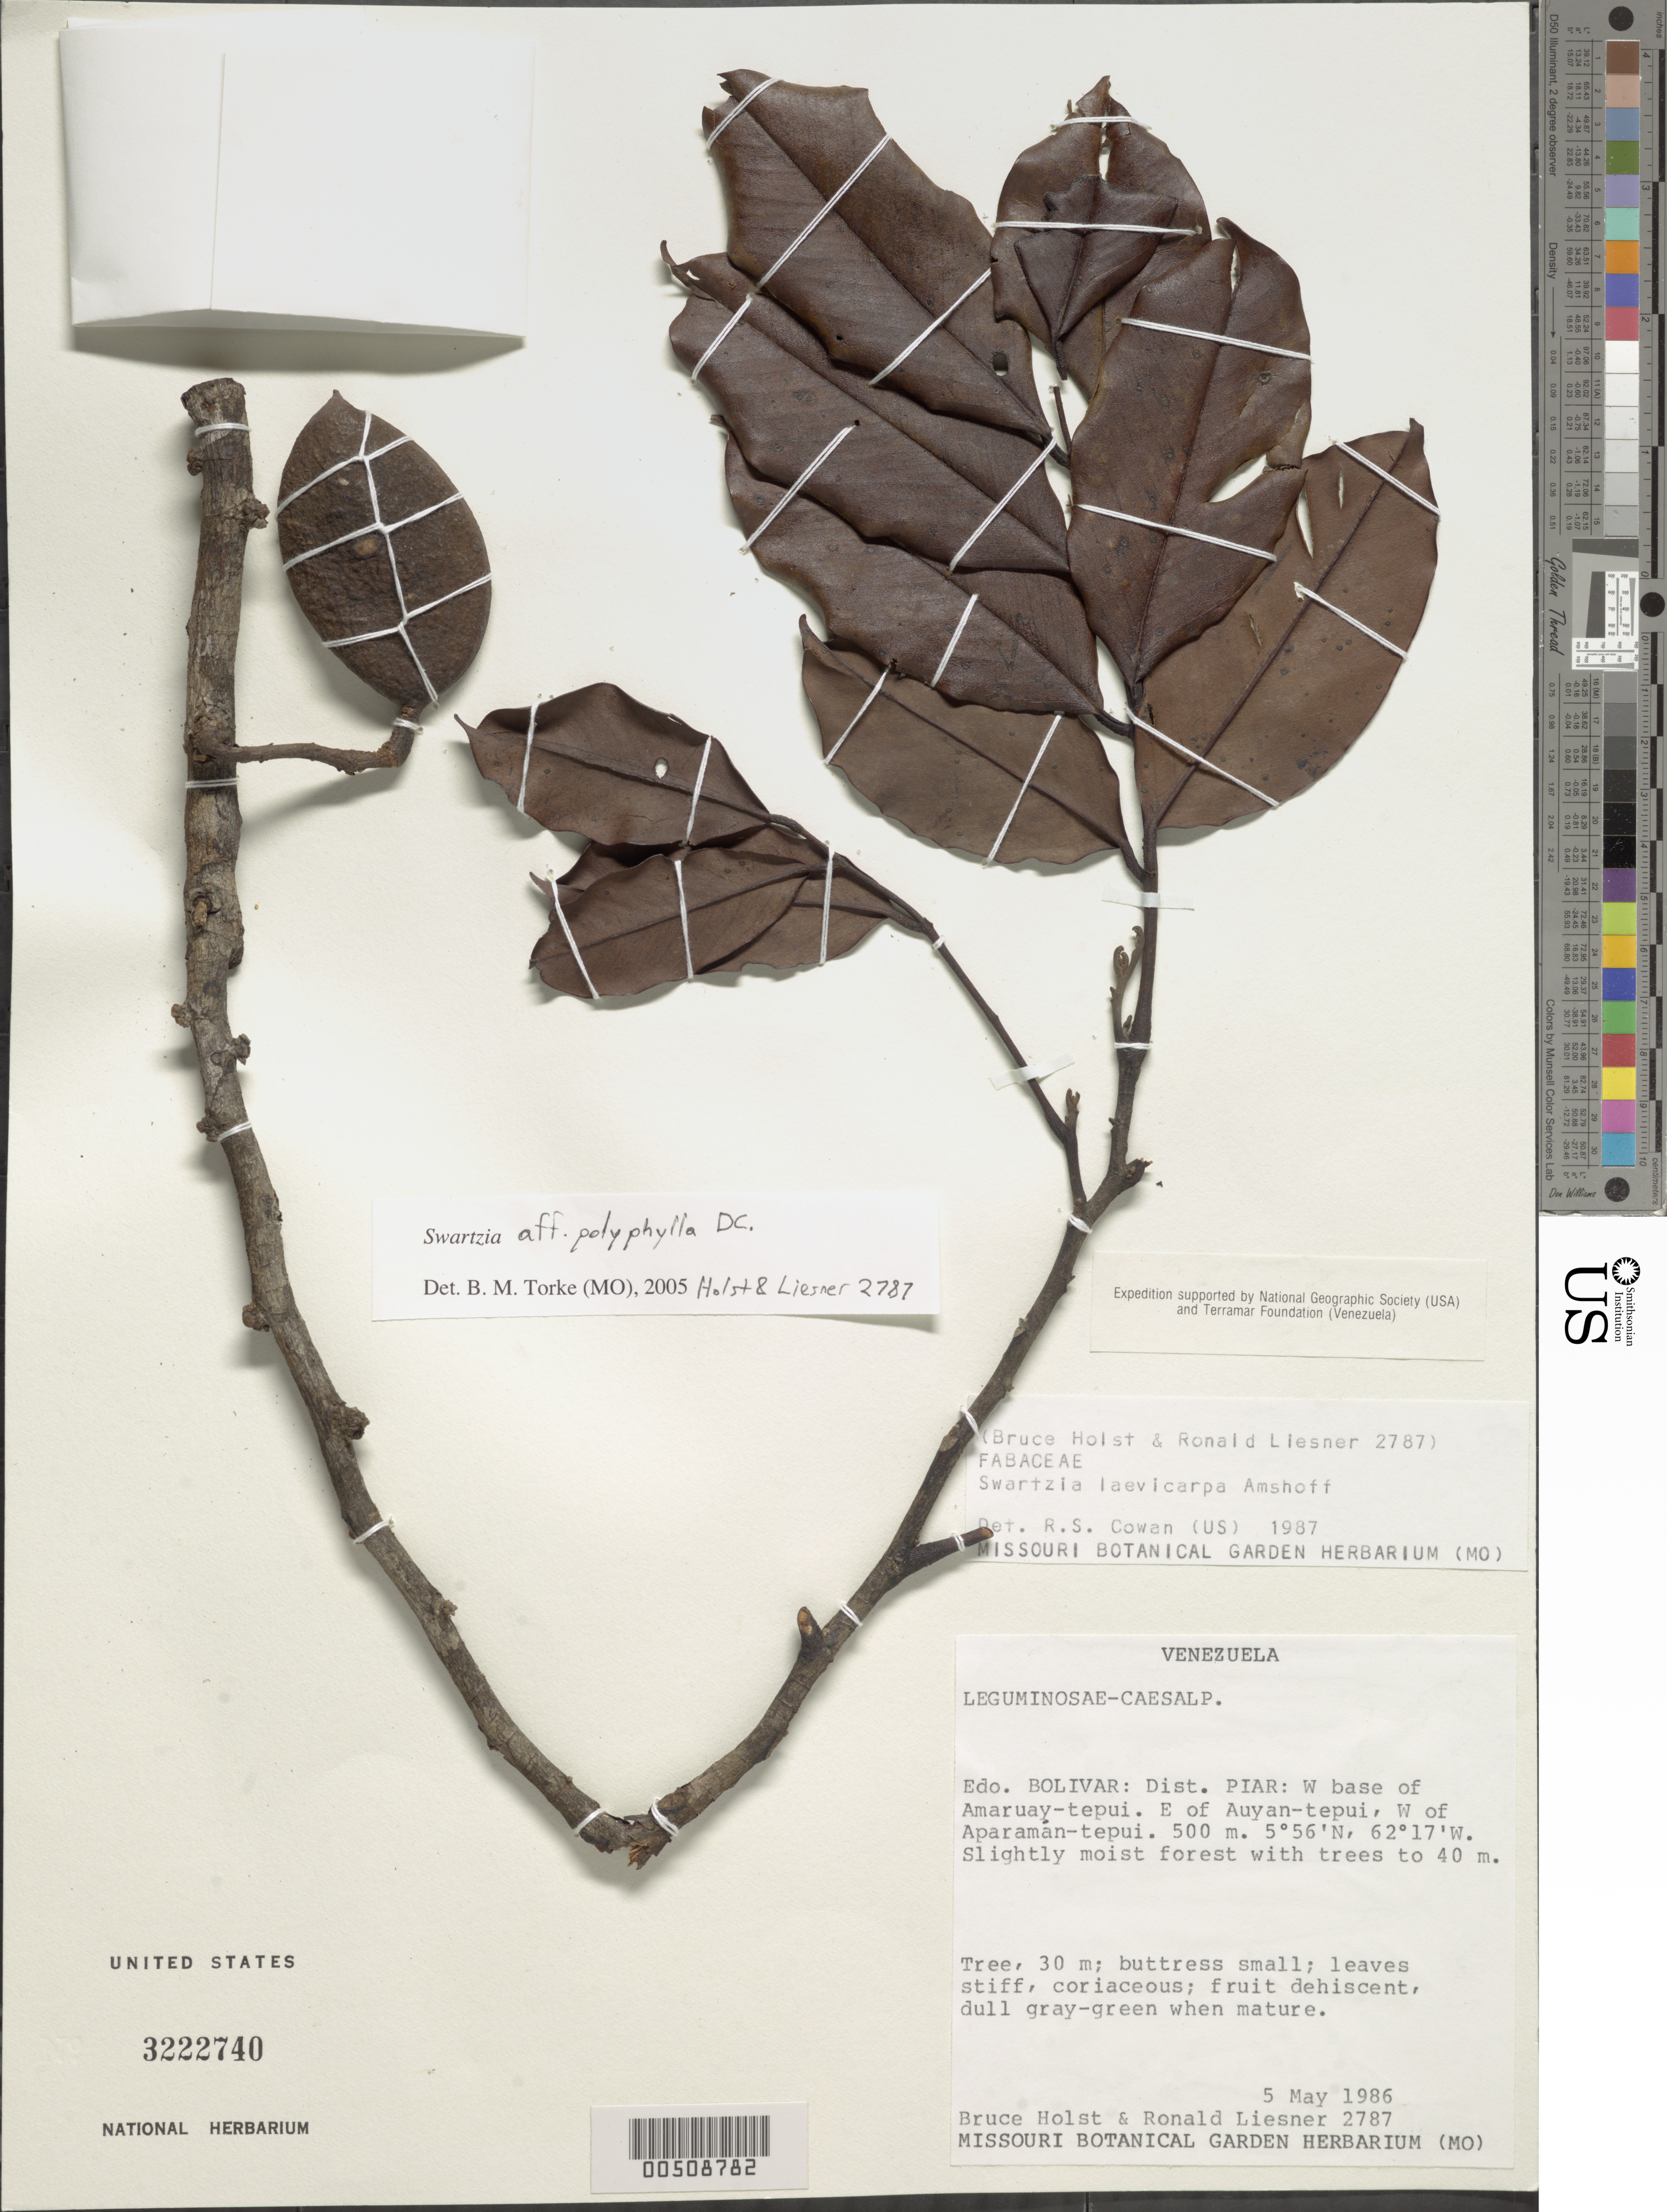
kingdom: Plantae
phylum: Tracheophyta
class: Magnoliopsida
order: Fabales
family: Fabaceae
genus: Swartzia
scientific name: Swartzia polyphylla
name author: DC.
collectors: B. Holst & R. L. Liesner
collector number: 2787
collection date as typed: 05 May 1986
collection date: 1986-05-05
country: Venezuela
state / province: Bolivar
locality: Piar, w of amaruay-tepu. e of auyan-tepui, w of aparaman-tepui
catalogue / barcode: US 3222740